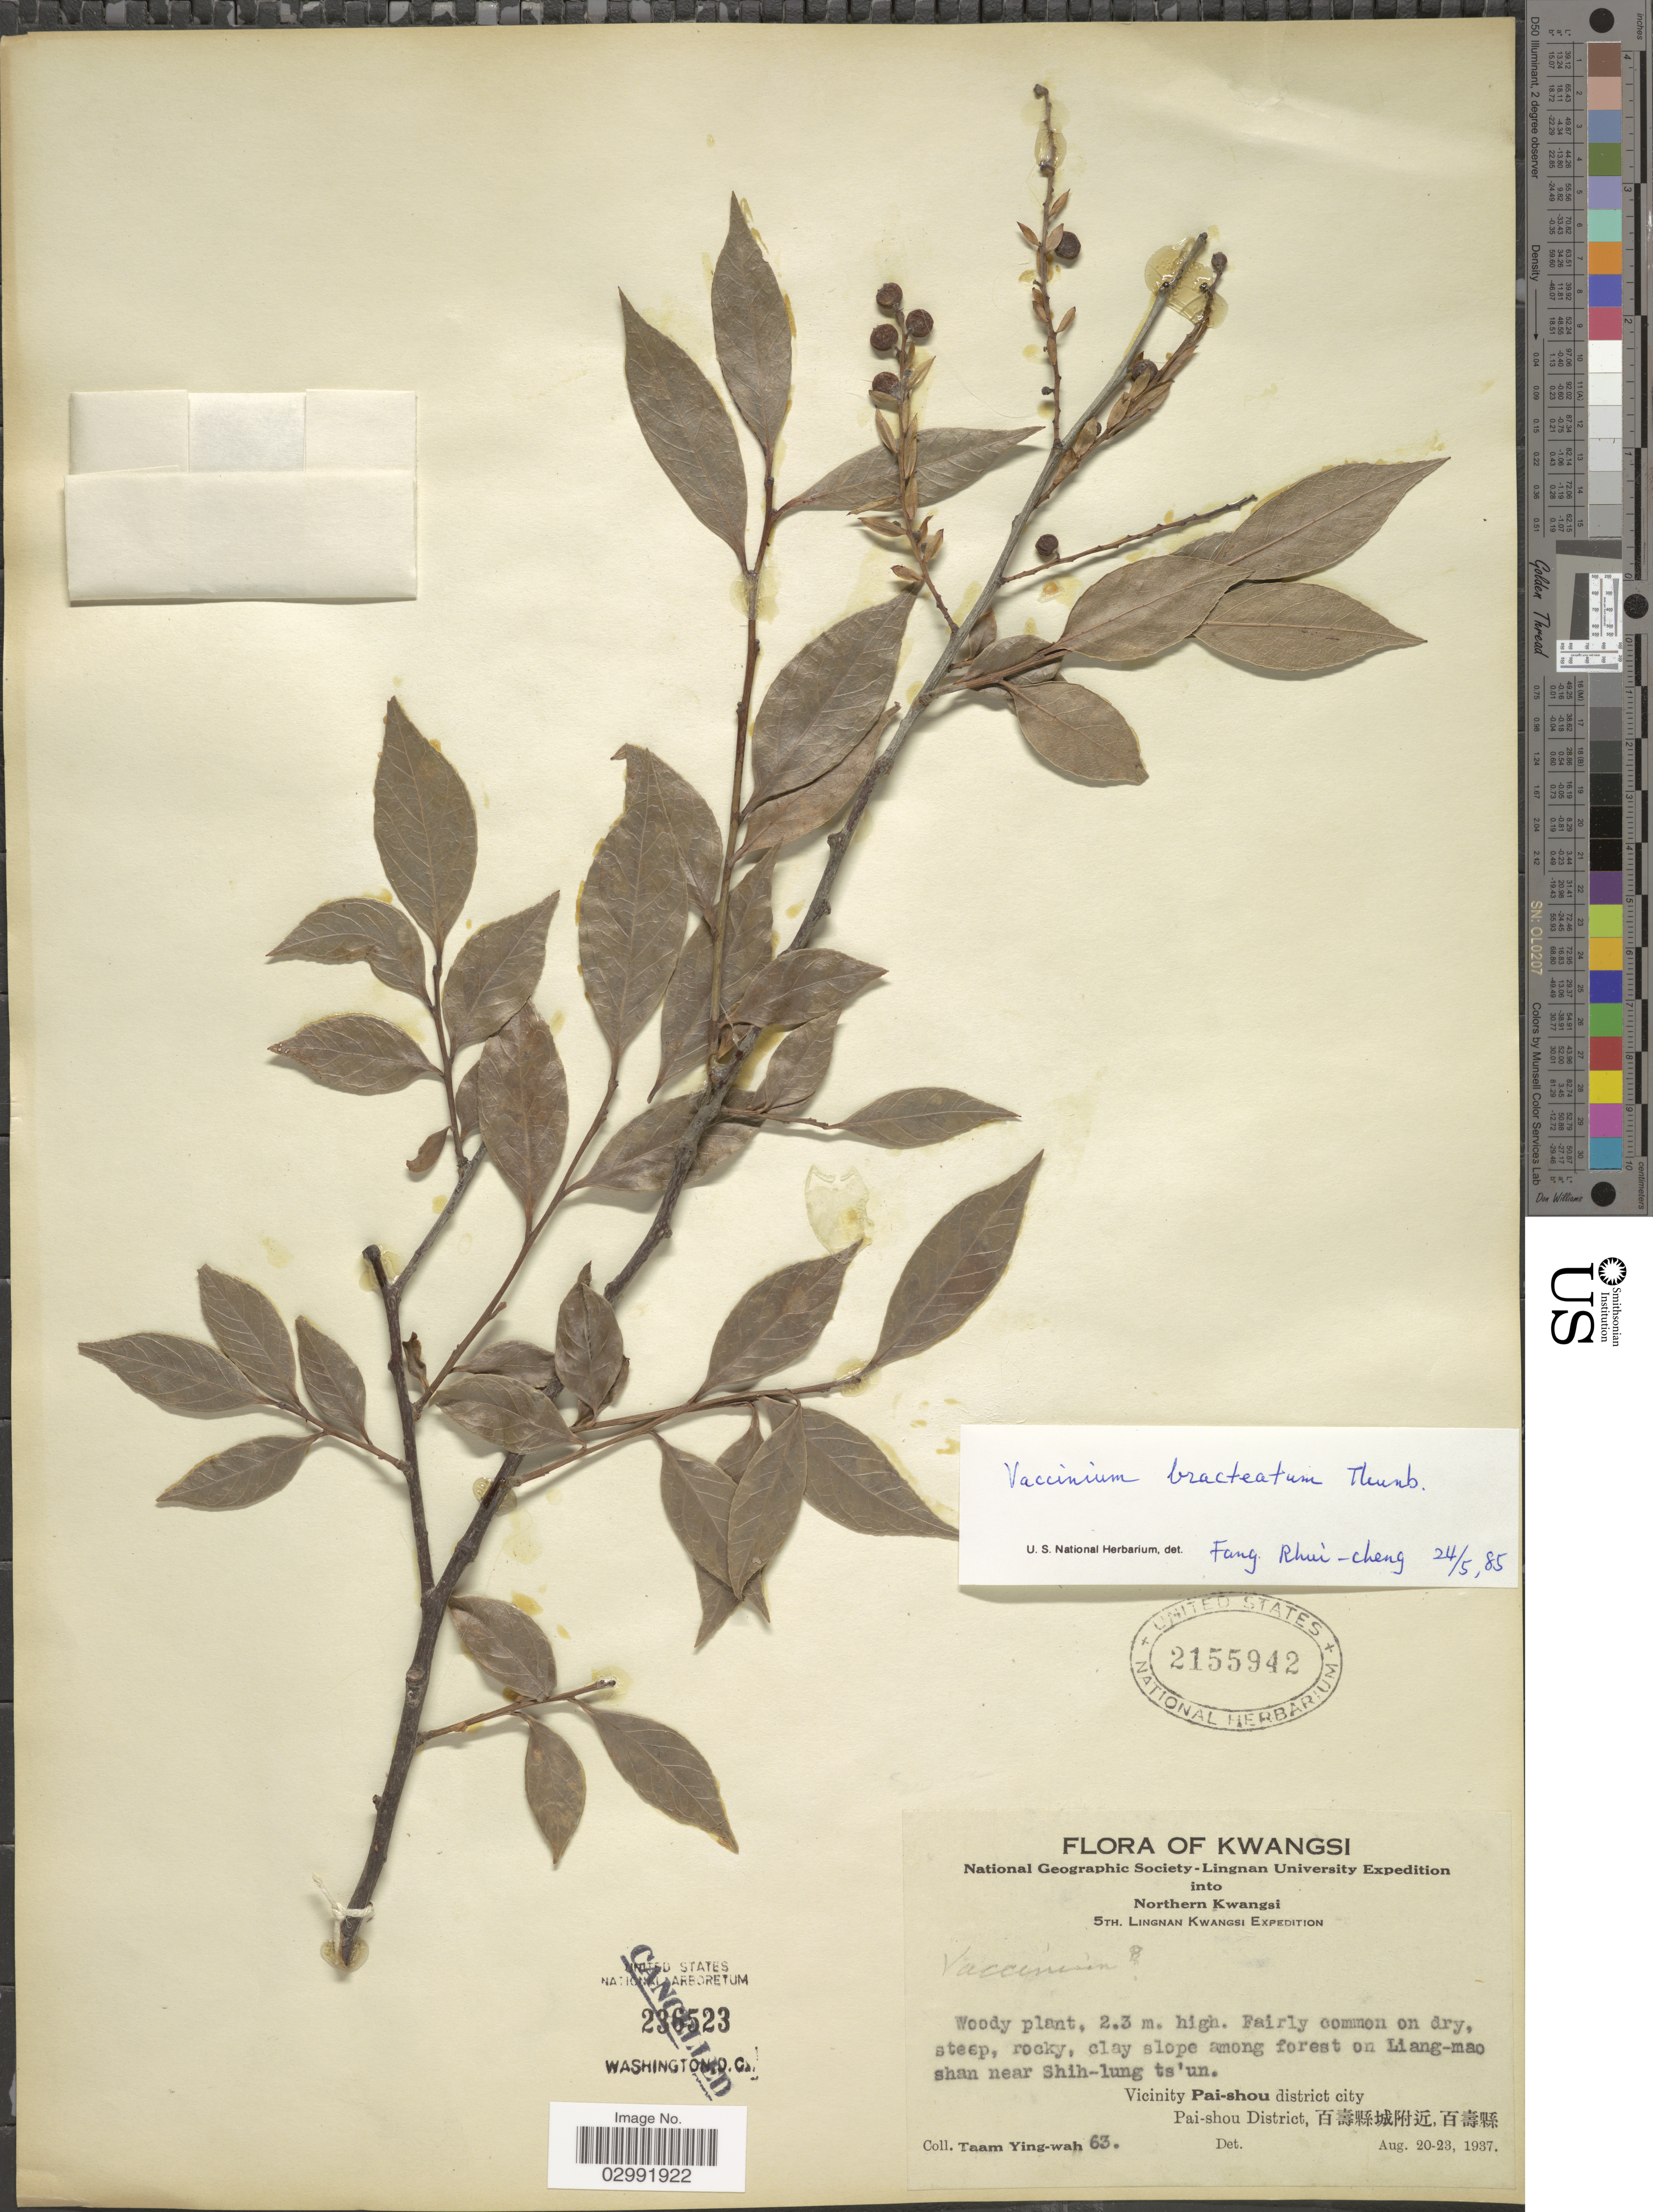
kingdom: Plantae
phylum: Tracheophyta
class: Magnoliopsida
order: Ericales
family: Ericaceae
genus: Vaccinium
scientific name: Vaccinium bracteatum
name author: Thunb.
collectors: Y. W. Taam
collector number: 63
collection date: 1937-08-20/1937-08-23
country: China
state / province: Guangxi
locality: Kwangsi, Northern Kwangsi. Clay slope among forest on Liang-mao shan near Shih-lung ts'un. Vicinity Pai-shou district city, Pai-shou District.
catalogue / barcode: US 2155942